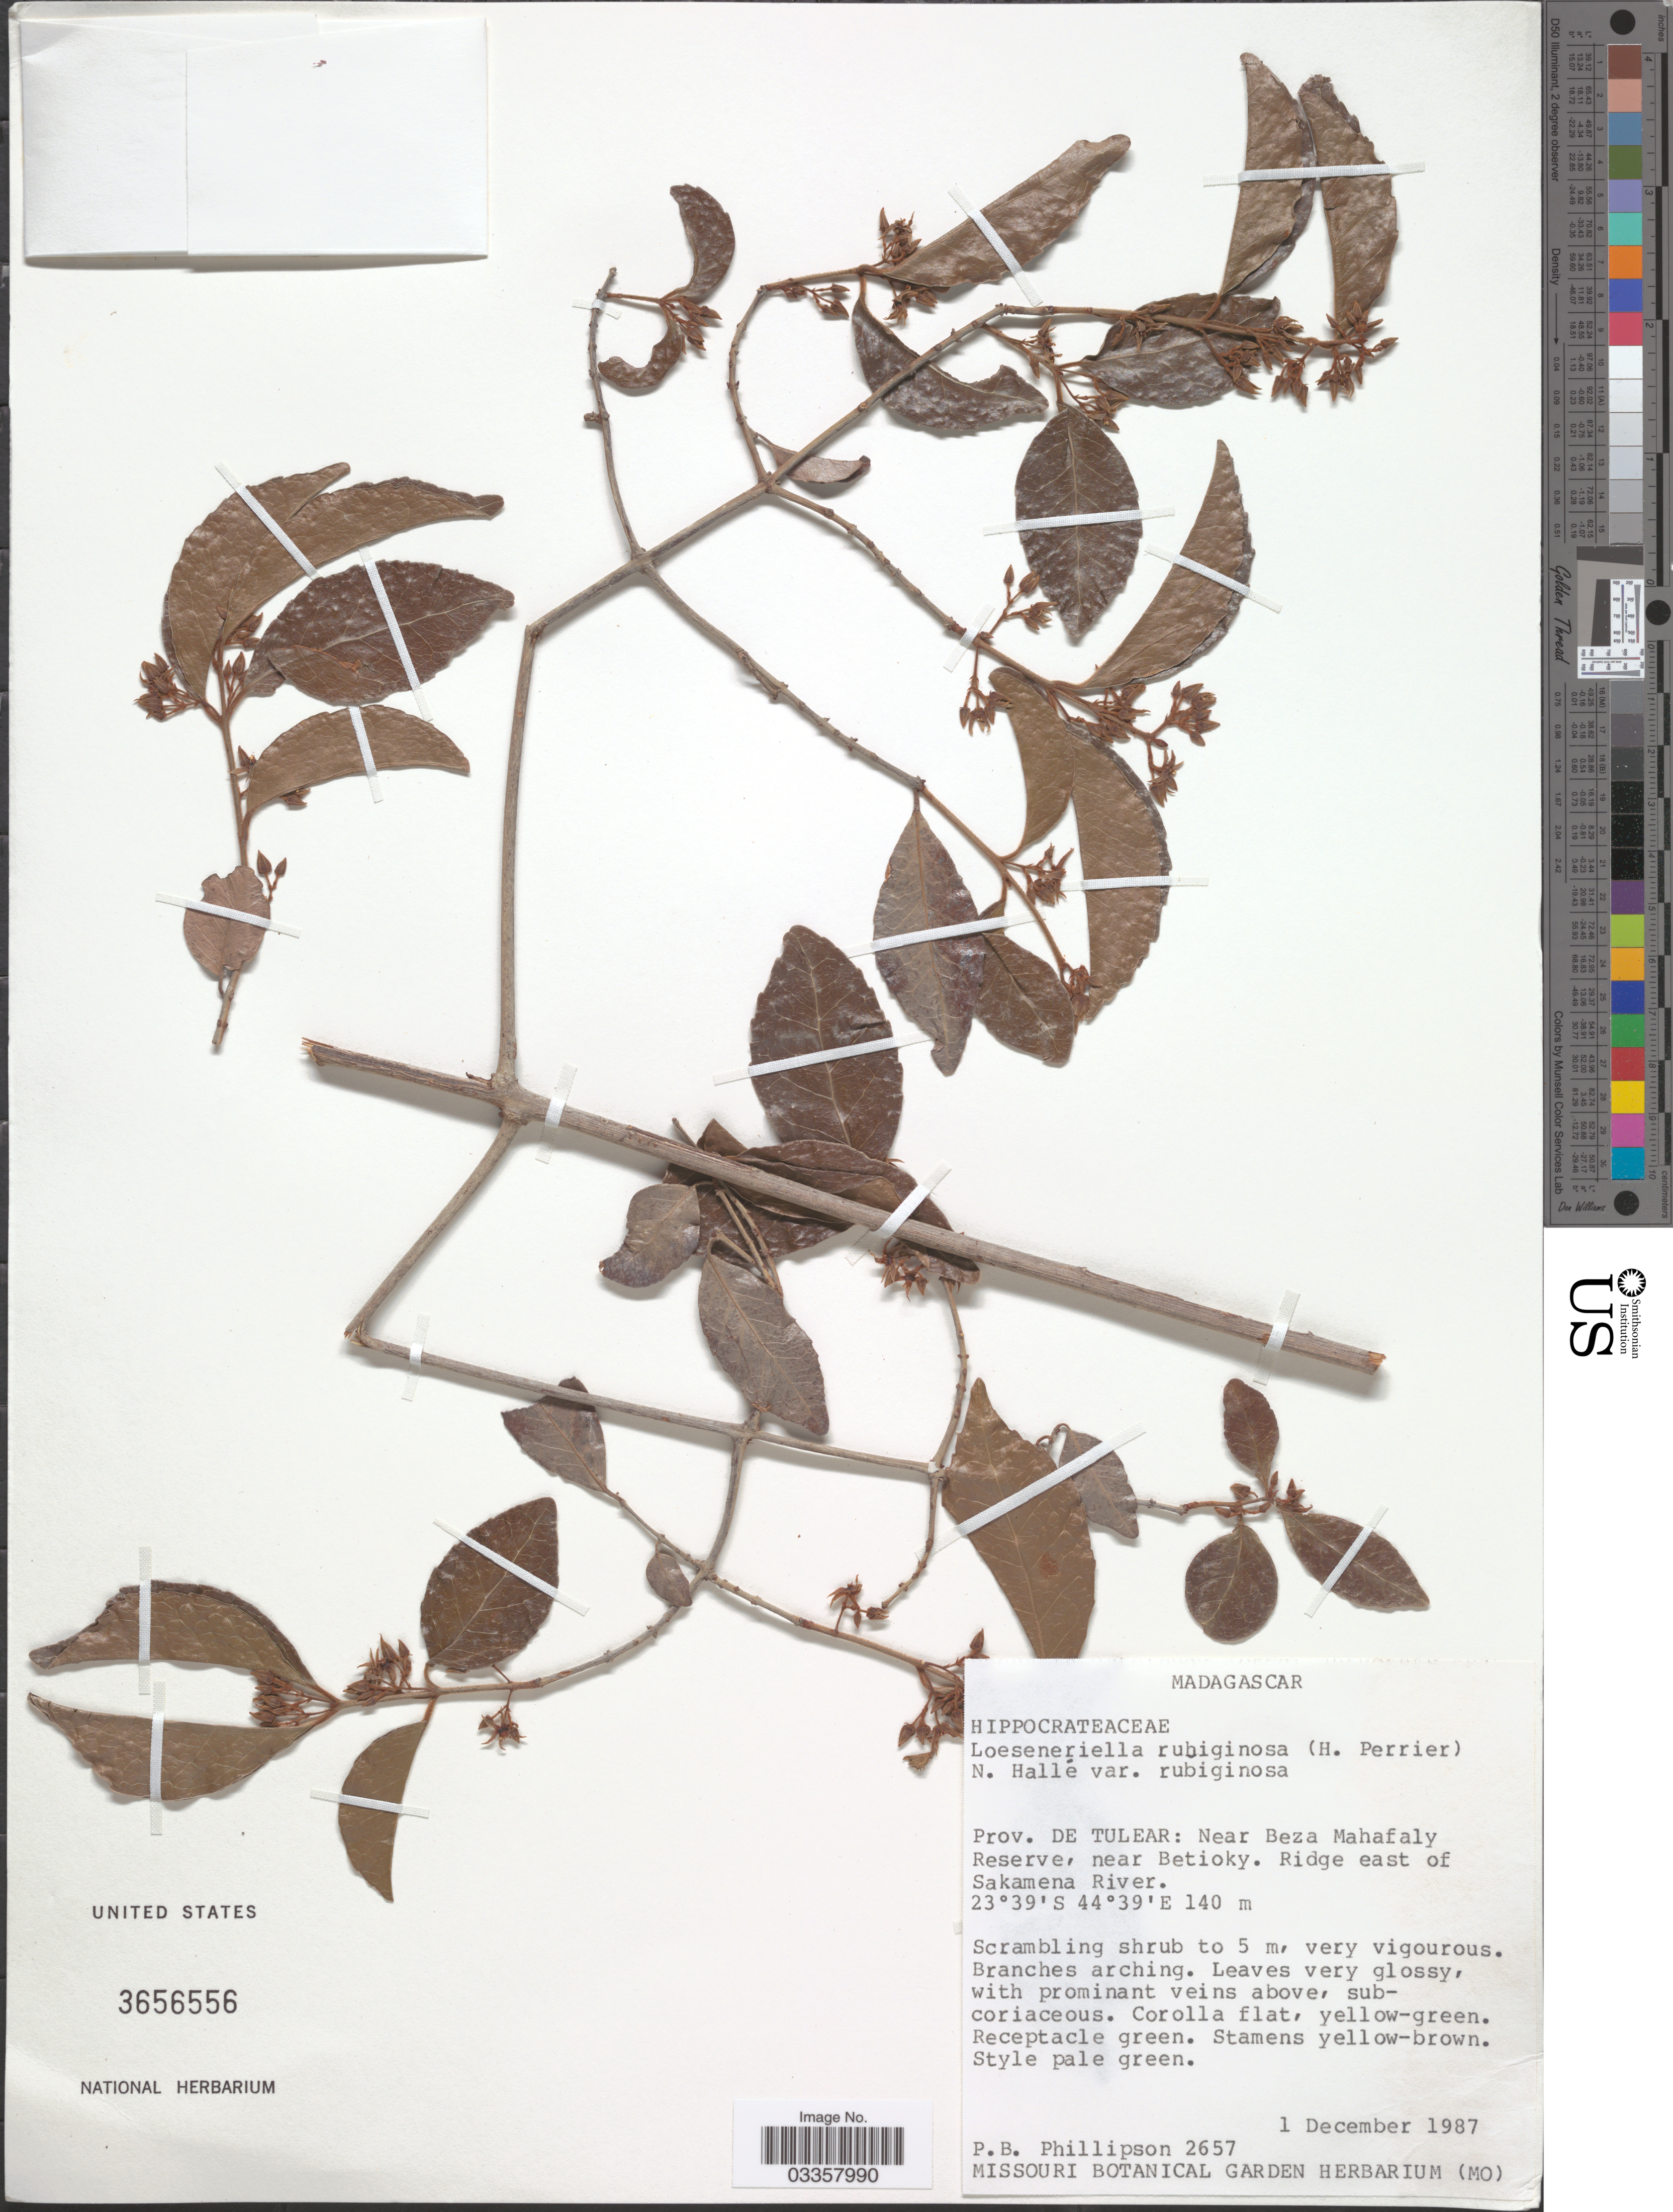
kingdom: Plantae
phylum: Tracheophyta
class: Magnoliopsida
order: Celastrales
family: Celastraceae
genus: Loeseneriella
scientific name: Loeseneriella rubiginosa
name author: (H. Perrier) N. Hallé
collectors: P. B. Phillipson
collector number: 2657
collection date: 1987-12-01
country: Madagascar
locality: Prov. De Tulear: Near Beza Mahafaly Reserve, near Betioky. Ridge east of Sakamena River.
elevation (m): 140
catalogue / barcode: US 3656556